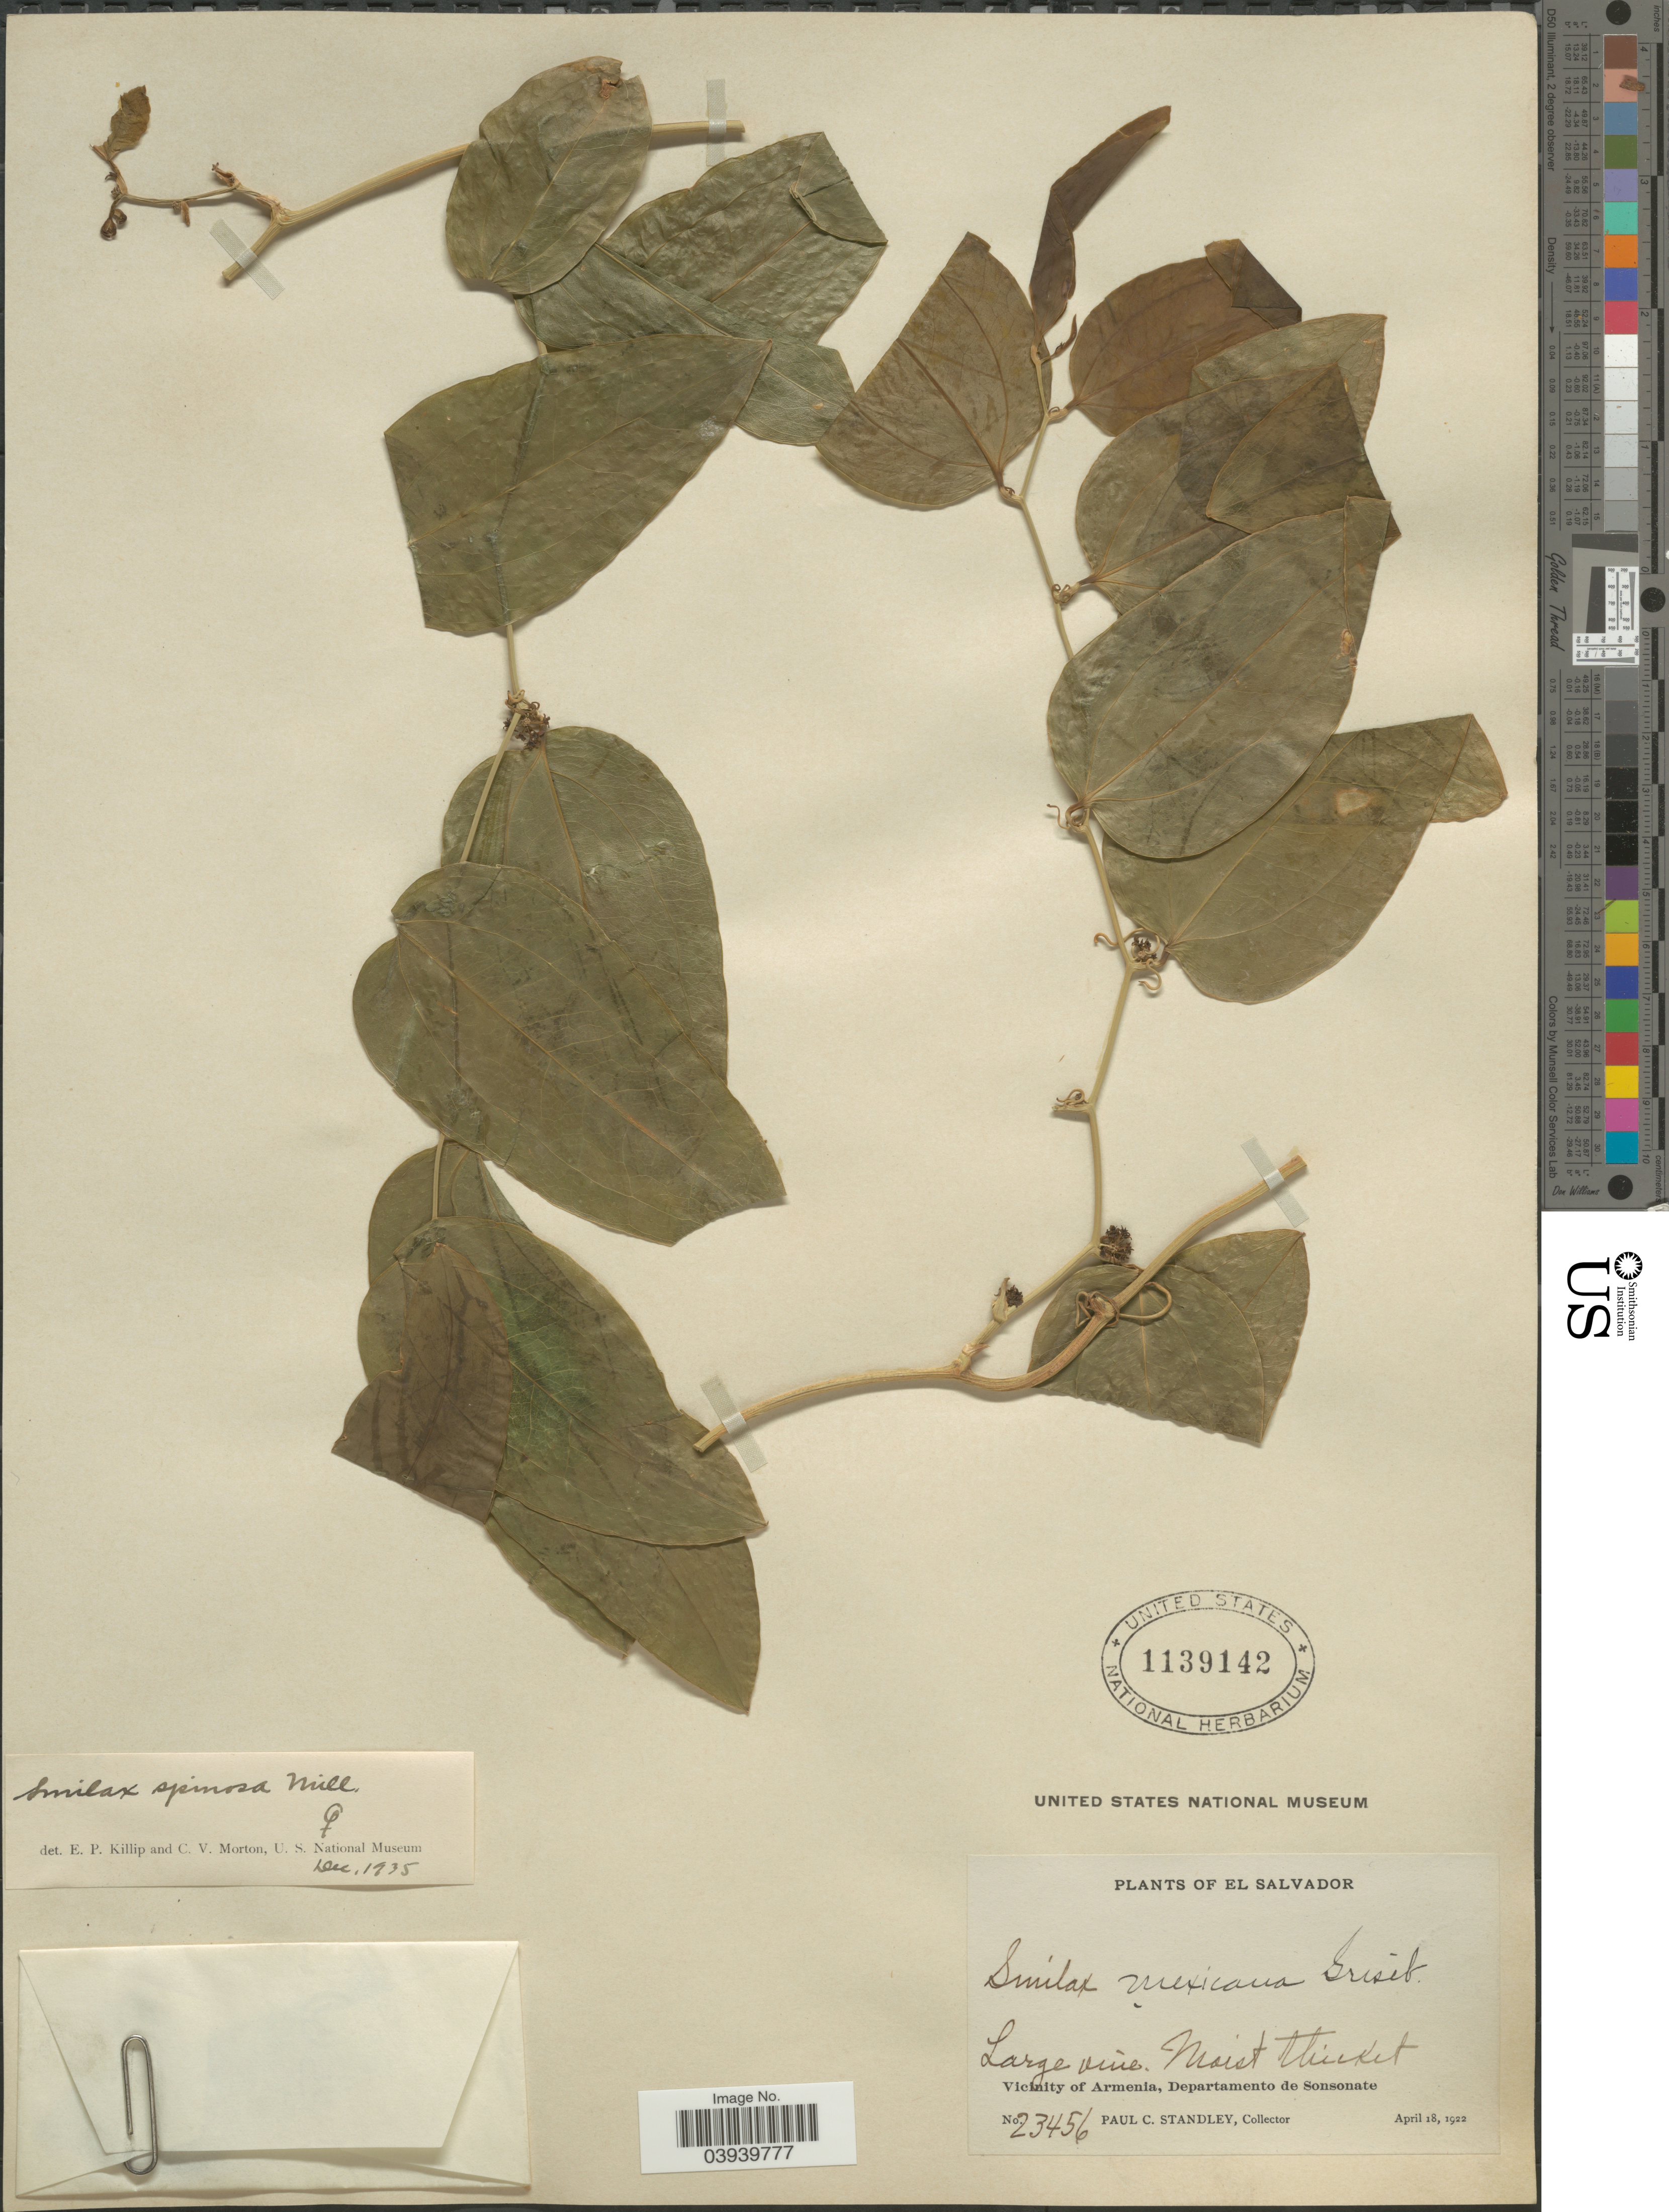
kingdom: Plantae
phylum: Tracheophyta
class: Liliopsida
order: Liliales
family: Smilacaceae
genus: Smilax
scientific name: Smilax spinosa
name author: Mill.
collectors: P. C. Standley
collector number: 23456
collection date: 1922-04-18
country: El Salvador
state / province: Sonsonate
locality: Vicinity of Armenia, Departamento de Sonsonate.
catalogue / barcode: US 1139142